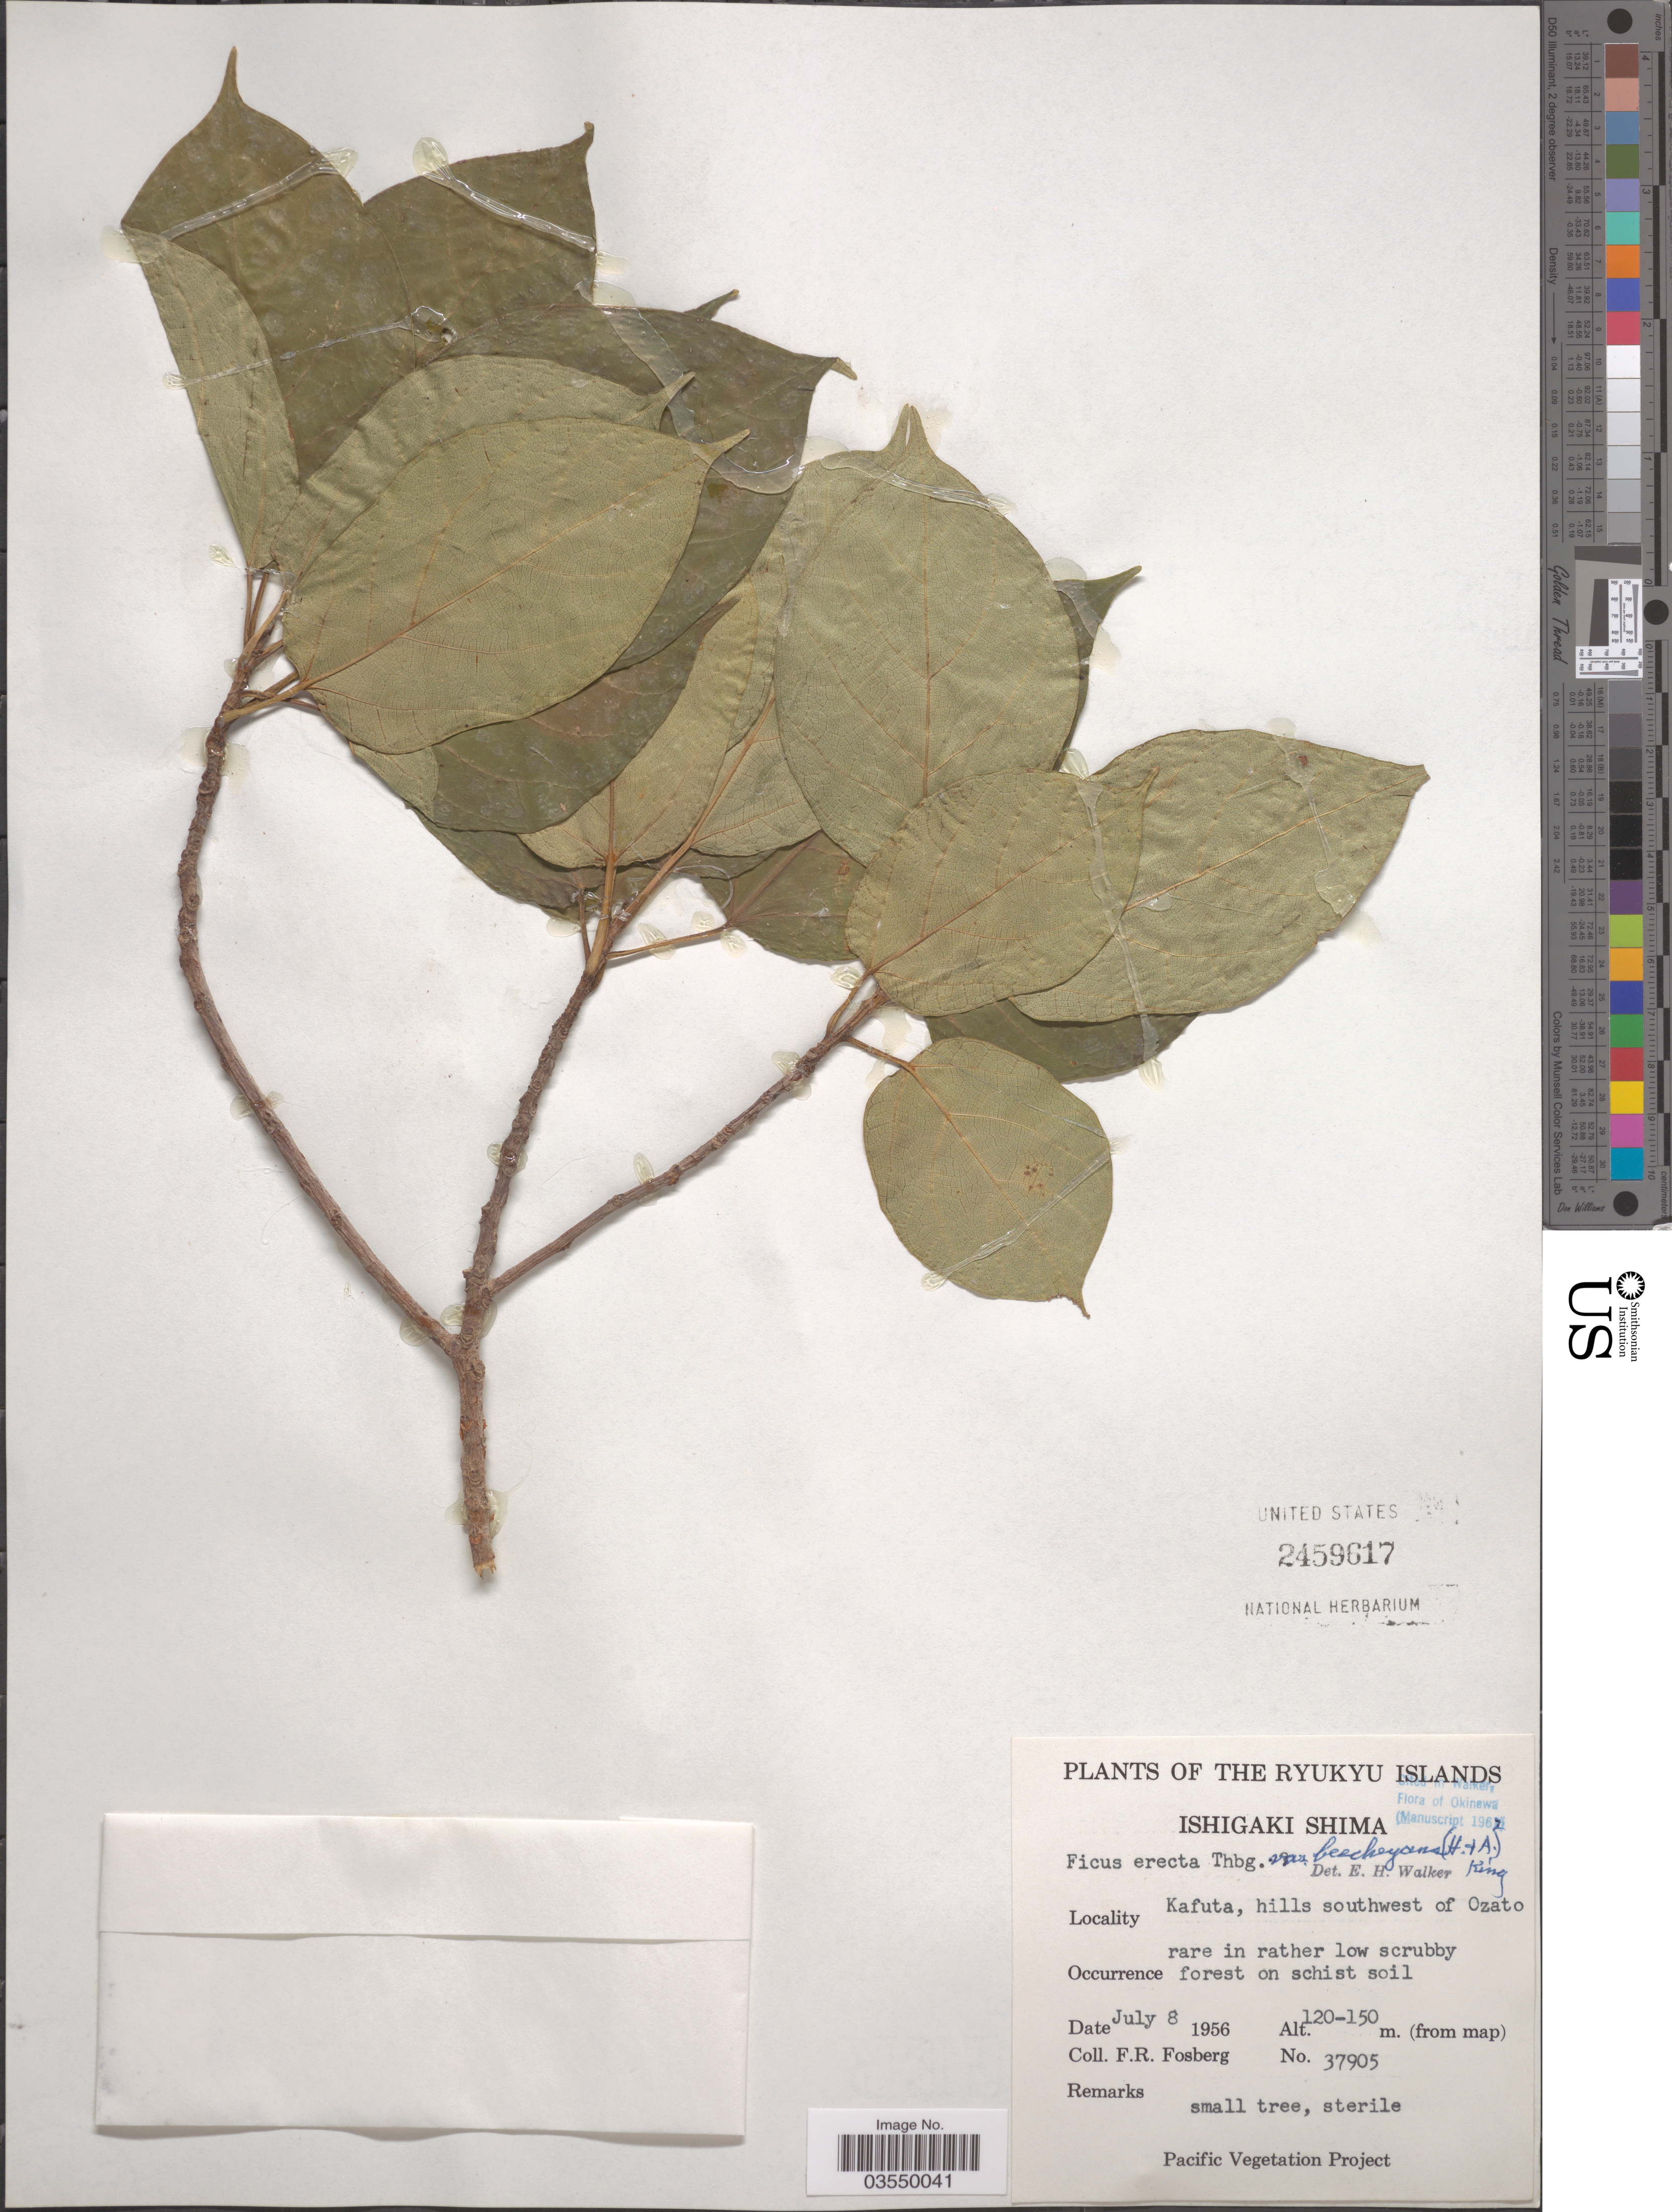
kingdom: Plantae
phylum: Tracheophyta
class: Magnoliopsida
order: Rosales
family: Moraceae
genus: Ficus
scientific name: Ficus erecta var. beecheyana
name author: (Hook. & Arn.) King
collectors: F. R. Fosberg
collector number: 37905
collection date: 1956-07-08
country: Japan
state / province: Okinawa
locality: The Ryukyu Islands. Ishigaki Shima. Kafuta, hills southwest of Ozato.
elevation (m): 120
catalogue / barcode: US 2459617